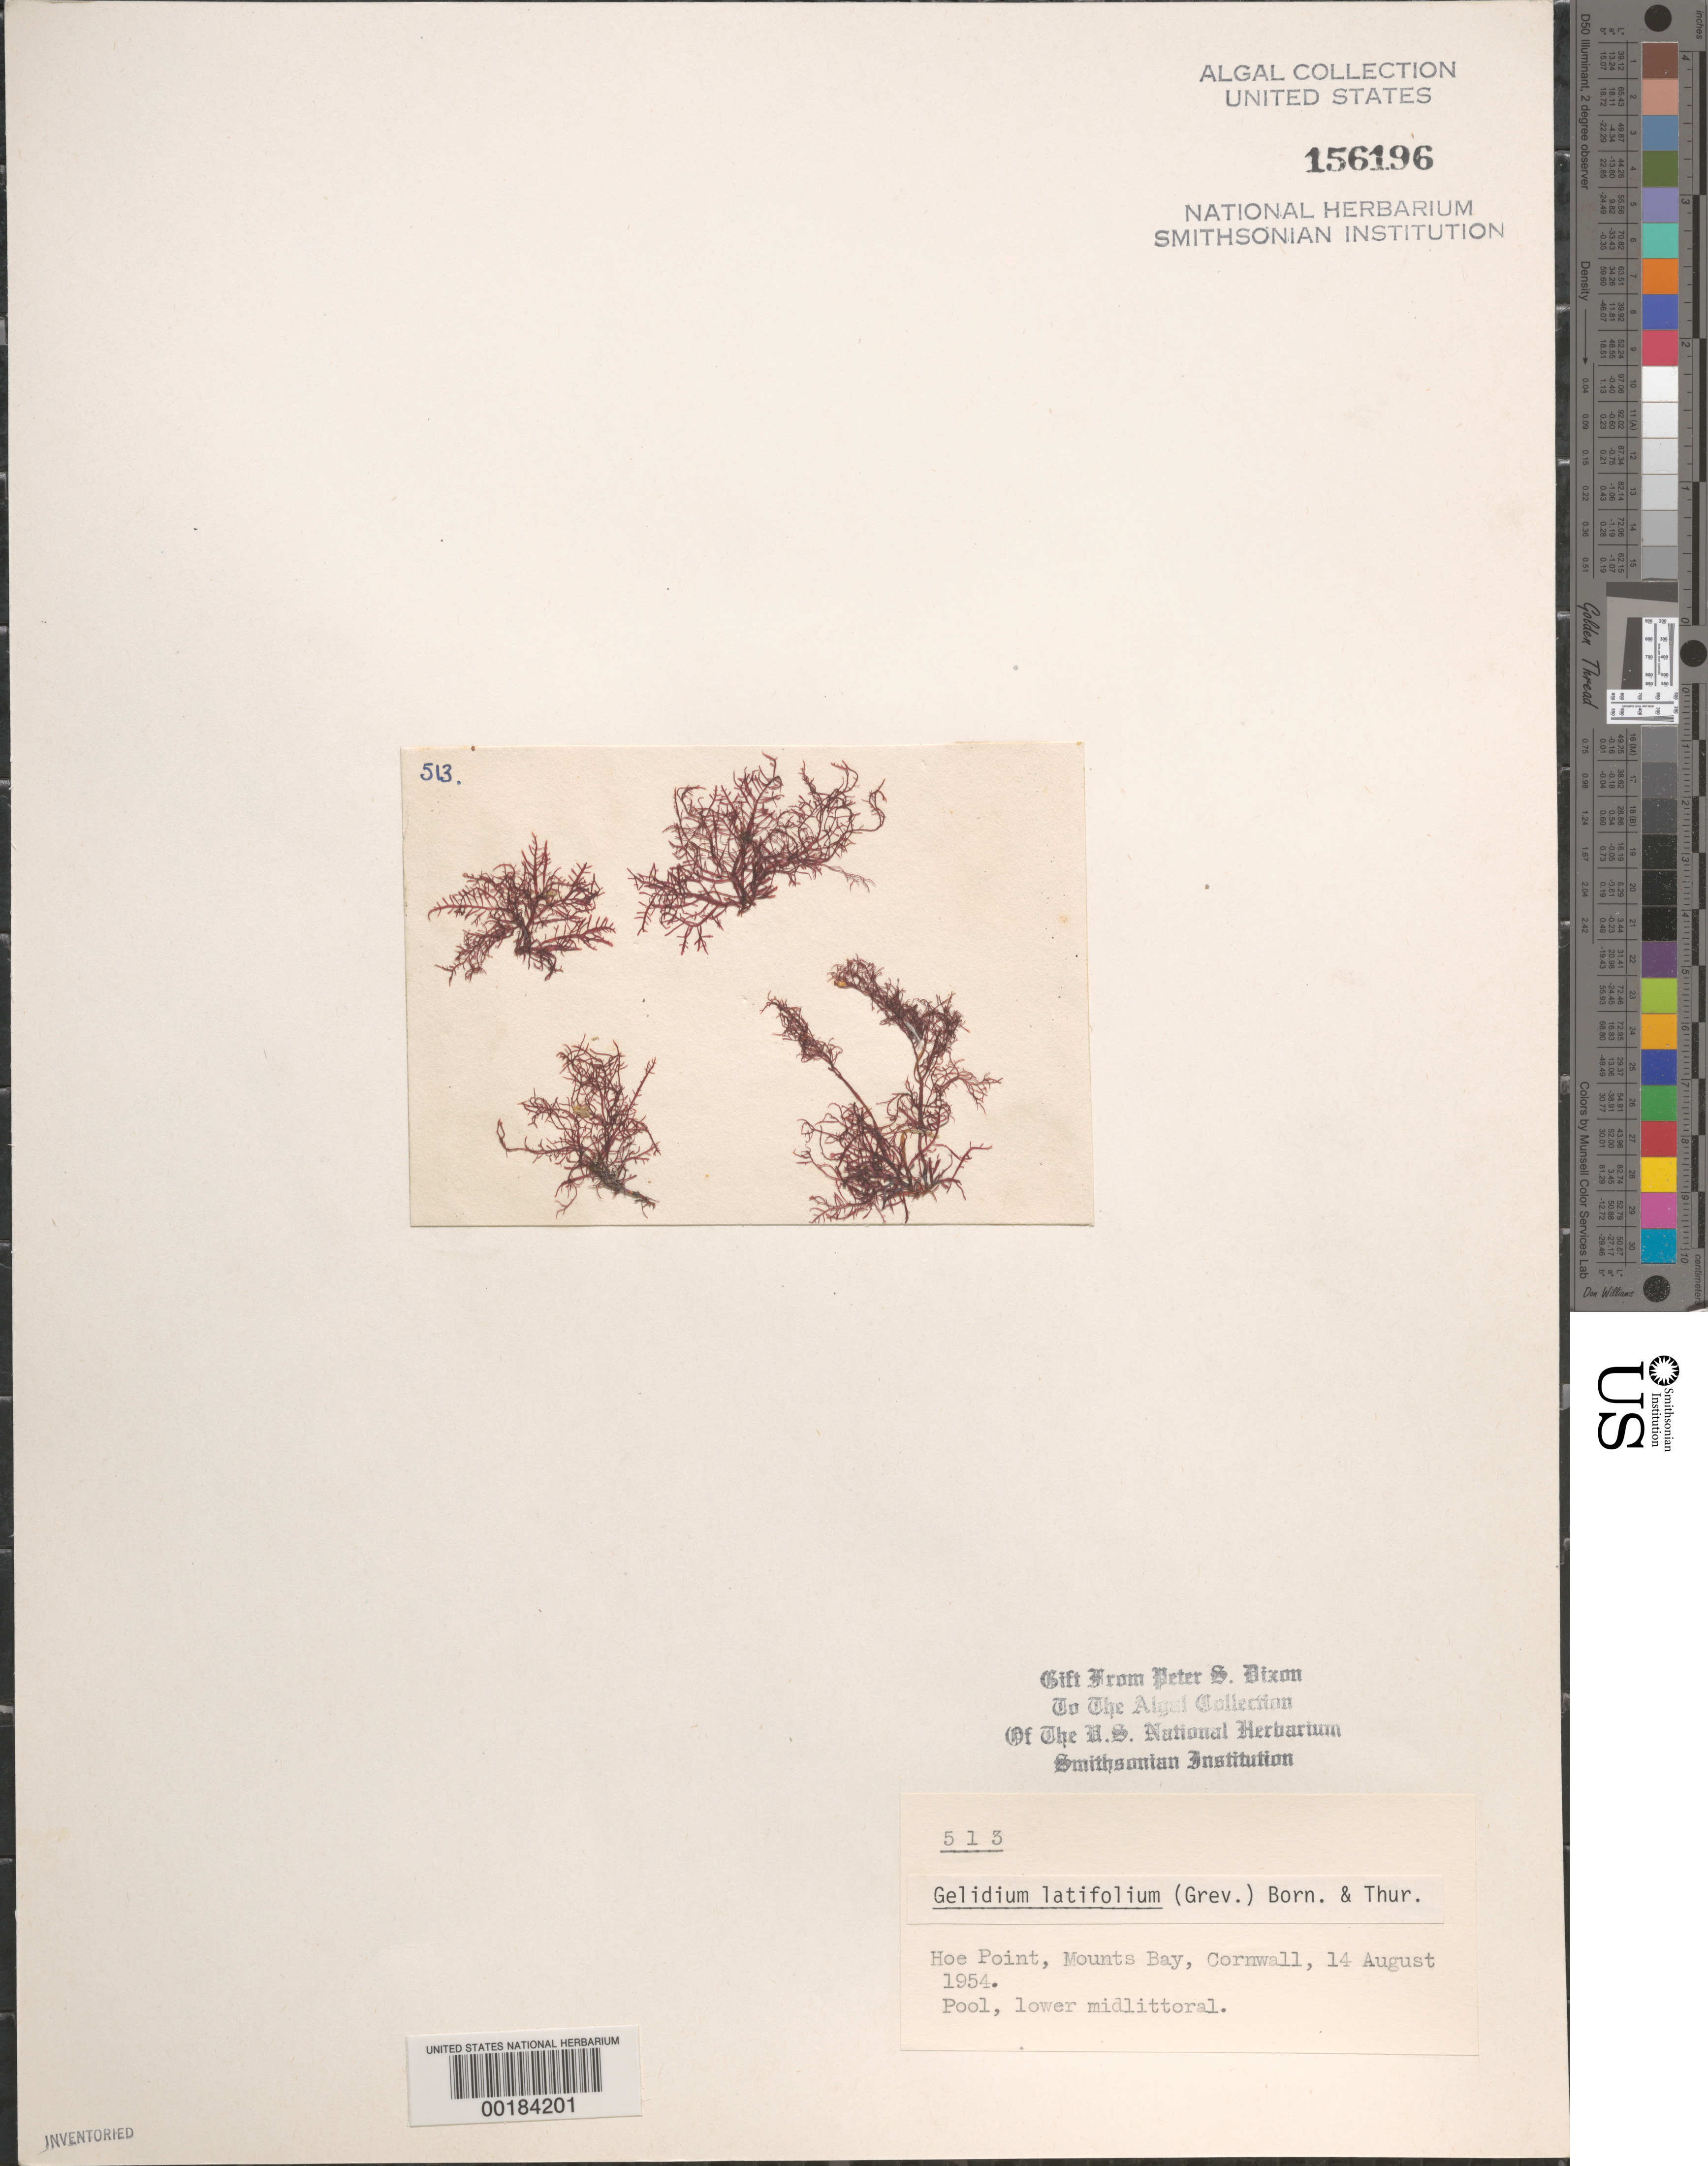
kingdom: Plantae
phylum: Rhodophyta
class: Florideophyceae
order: Gelidiales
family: Gelidiaceae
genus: Gelidium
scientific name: Gelidium spinosum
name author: (S.G. Gmel.) P.C. Silva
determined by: Algae name updating Project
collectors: P. S. Dixon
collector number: PSD 513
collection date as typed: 14 Aug 1954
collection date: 1954-08-14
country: United Kingdom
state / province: England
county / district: Cornwall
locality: Hoe Point, Mounts Bay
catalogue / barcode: US 156196